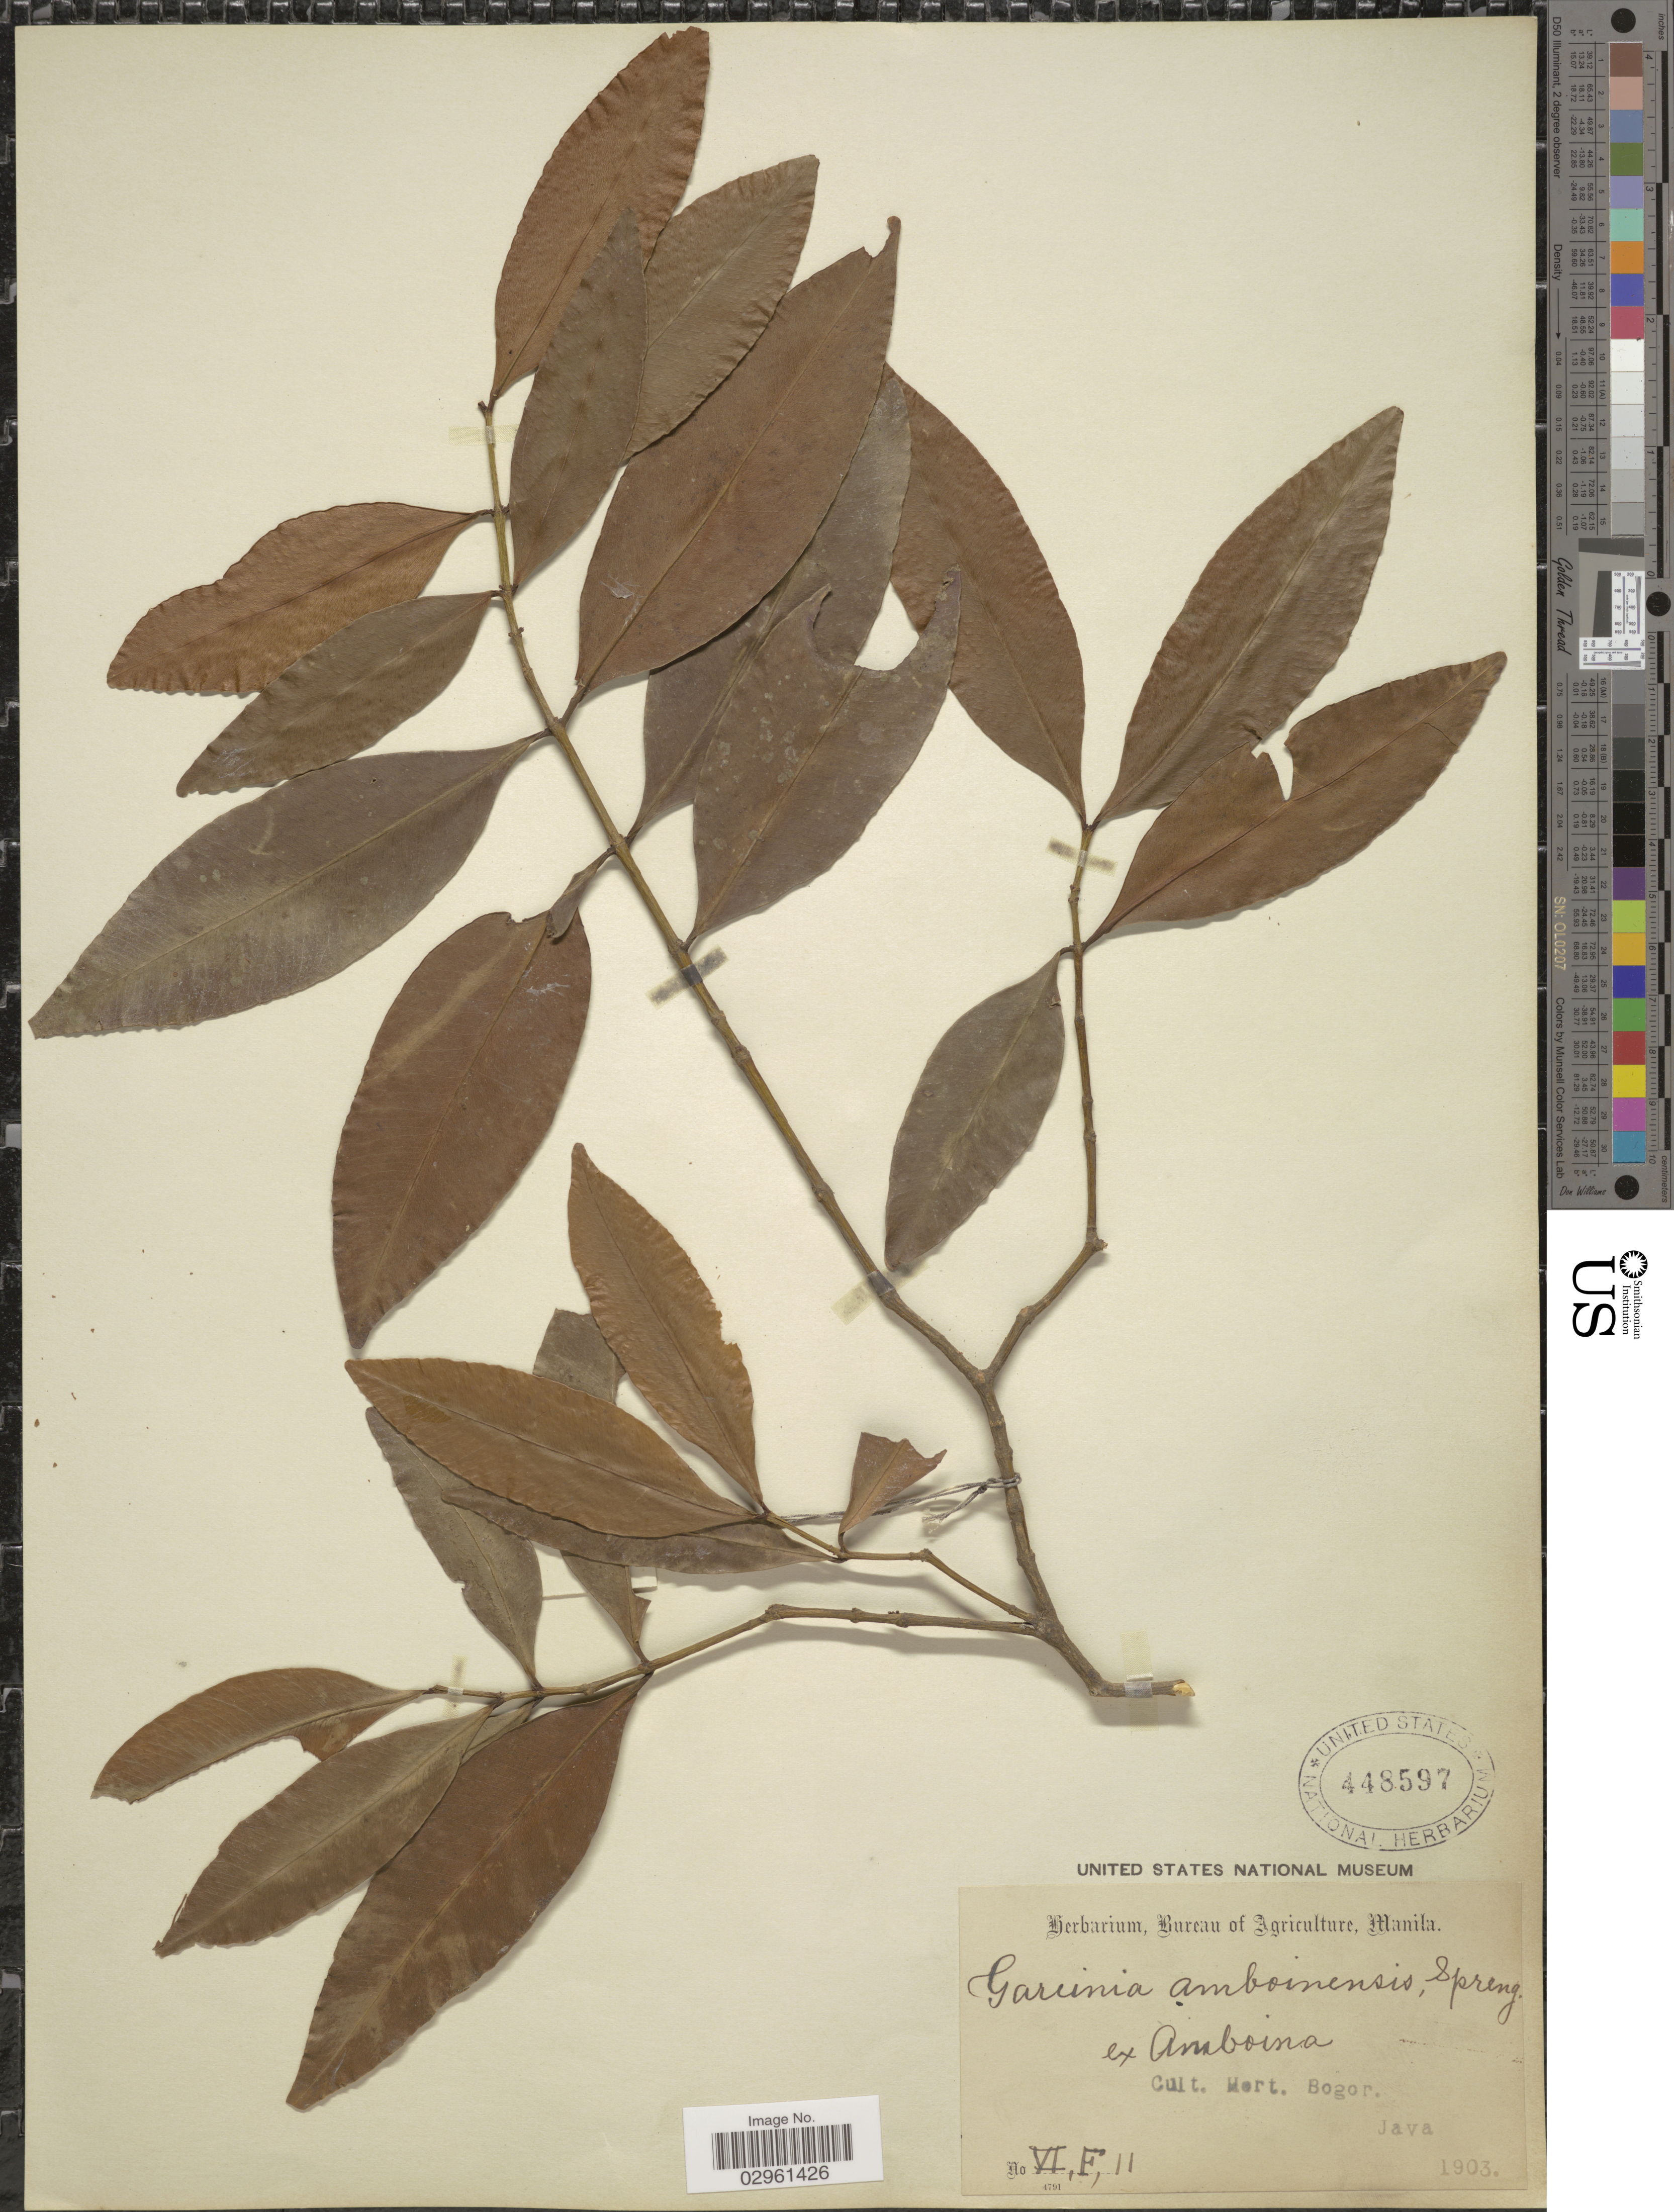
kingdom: Plantae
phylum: Tracheophyta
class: Magnoliopsida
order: Malpighiales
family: Clusiaceae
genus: Garcinia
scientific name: Garcinia amboinensis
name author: Spreng.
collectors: Ex herb. Bureau of Agriculture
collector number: VI,F,11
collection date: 1903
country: Indonesia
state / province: Java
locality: Cult. Hort. Bogor.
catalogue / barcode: US 448597